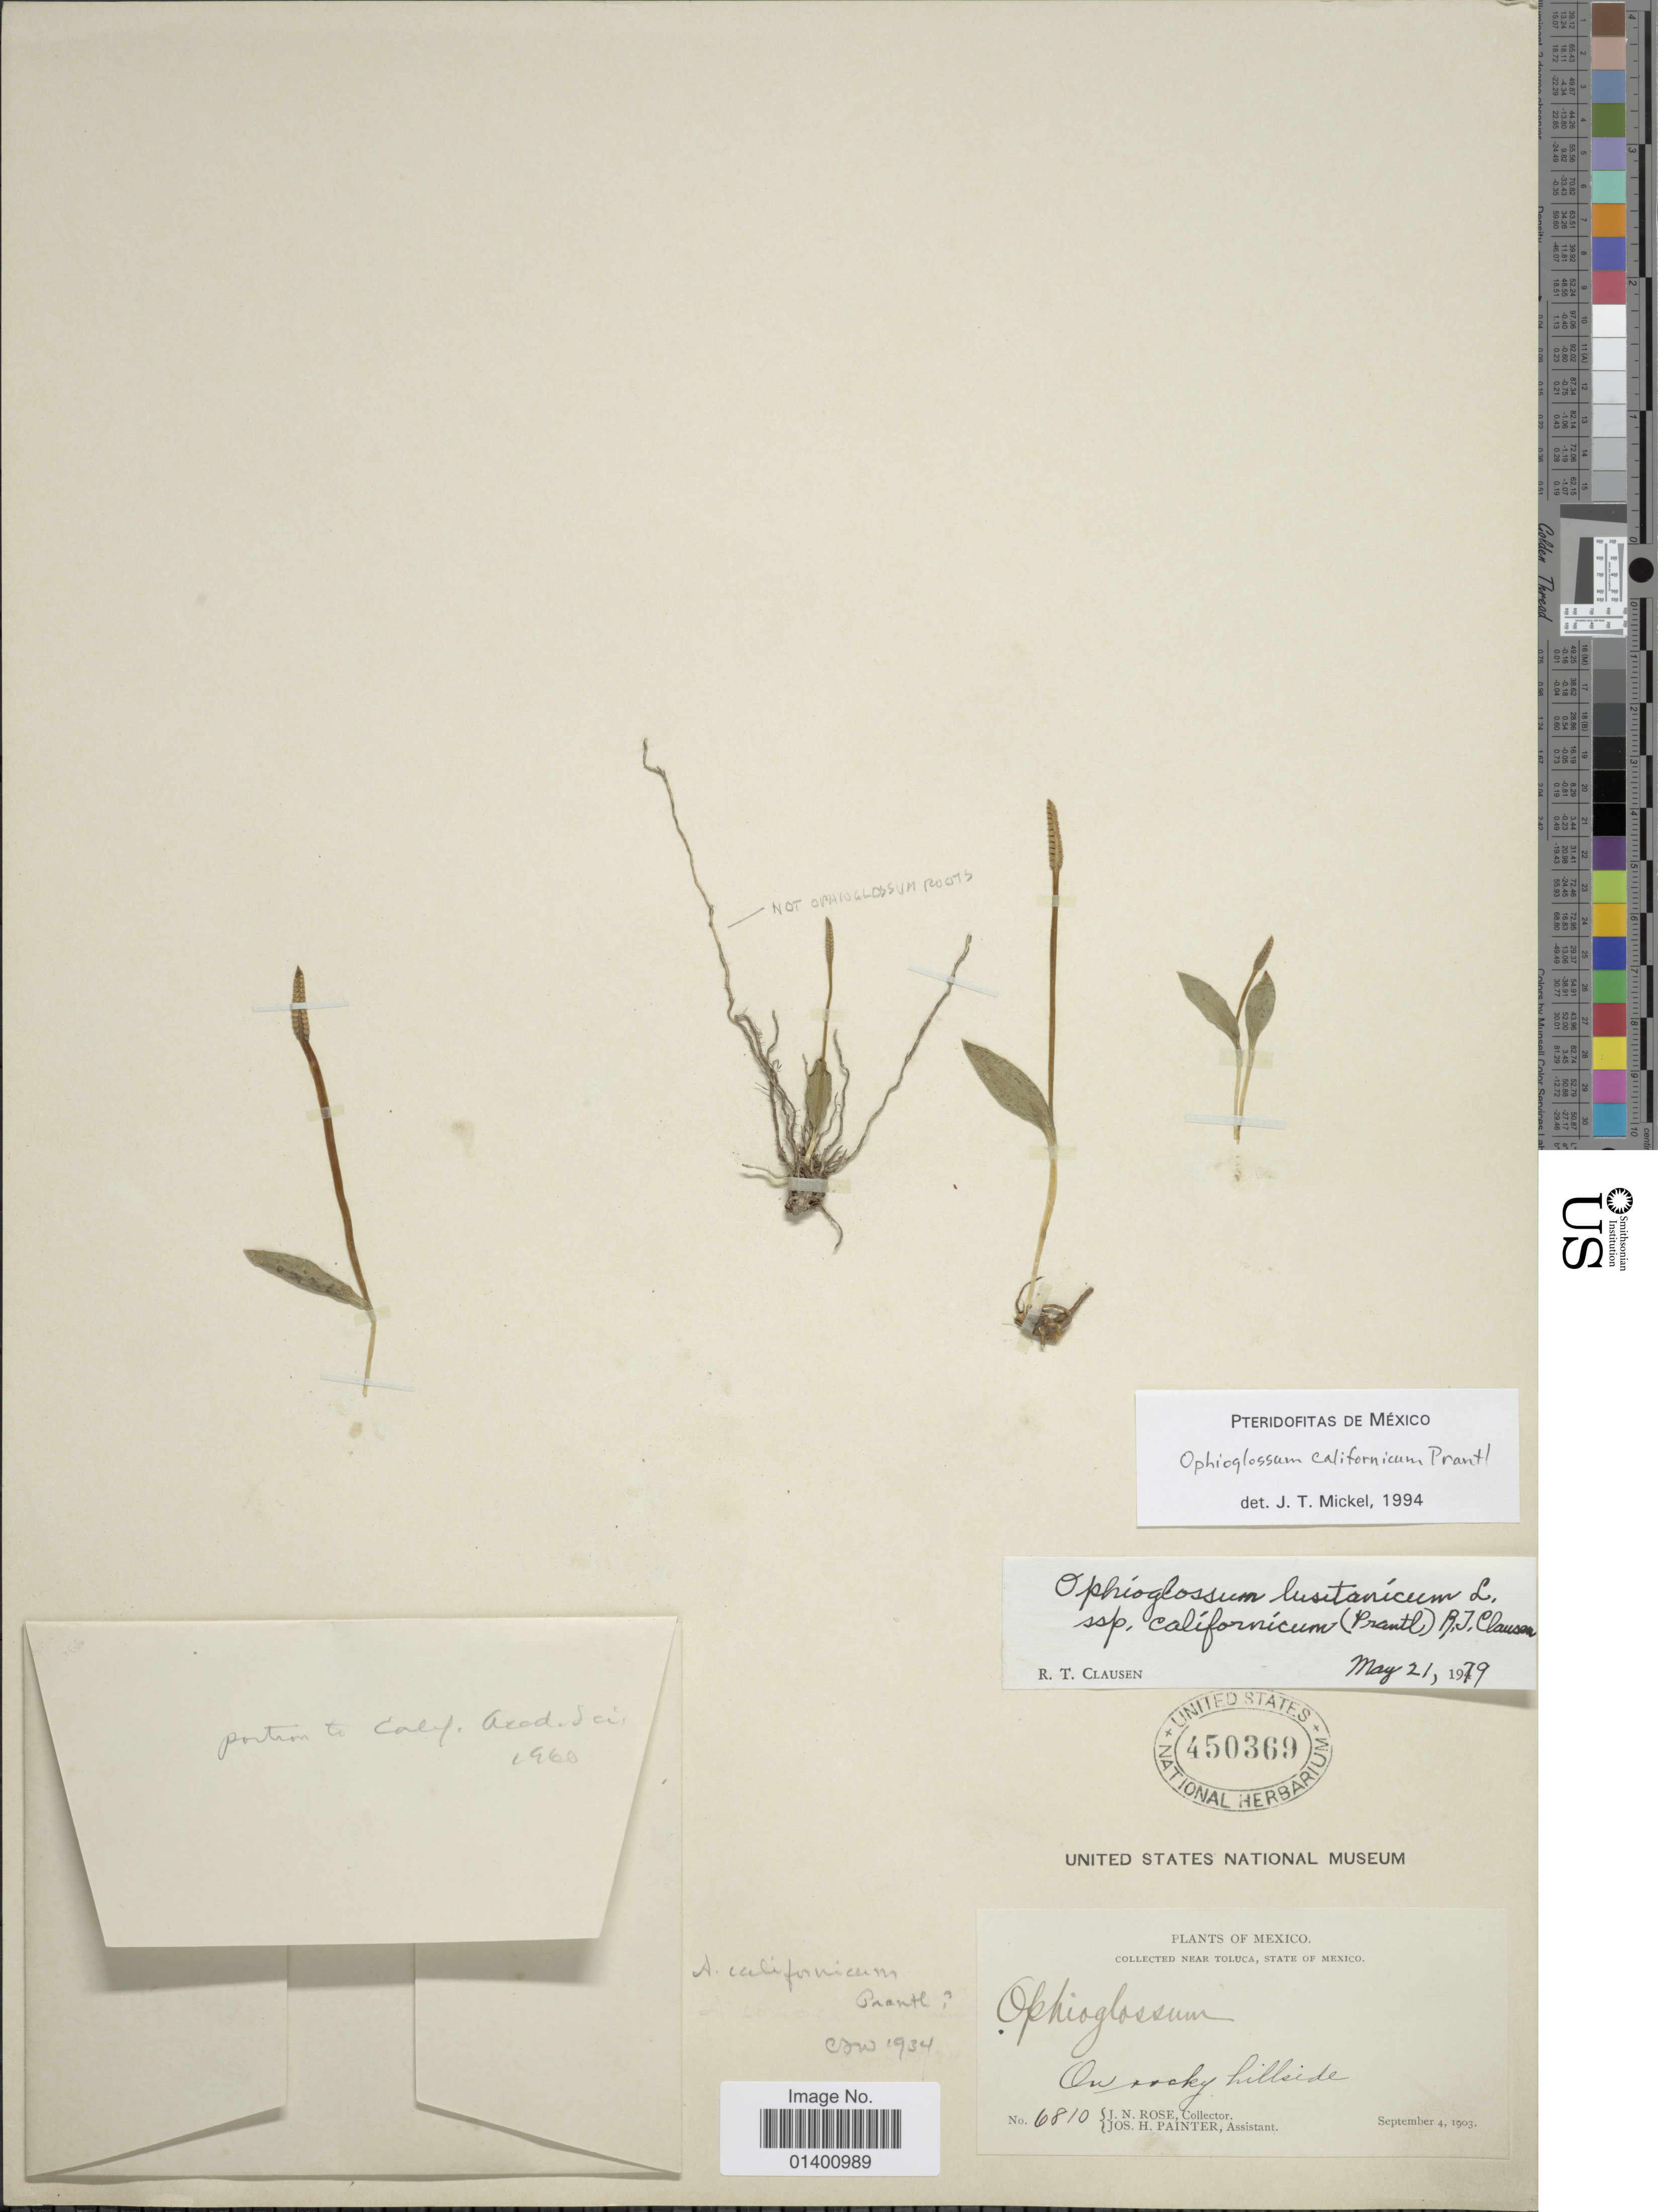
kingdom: Plantae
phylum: Tracheophyta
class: Polypodiopsida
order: Ophioglossales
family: Ophioglossaceae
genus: Ophioglossum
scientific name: Ophioglossum californicum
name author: Prantl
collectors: J. N. Rose & J. H. Painter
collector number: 6810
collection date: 1903-09-04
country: Mexico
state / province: México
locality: Near Toluca, state of Mexico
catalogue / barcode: US 450369